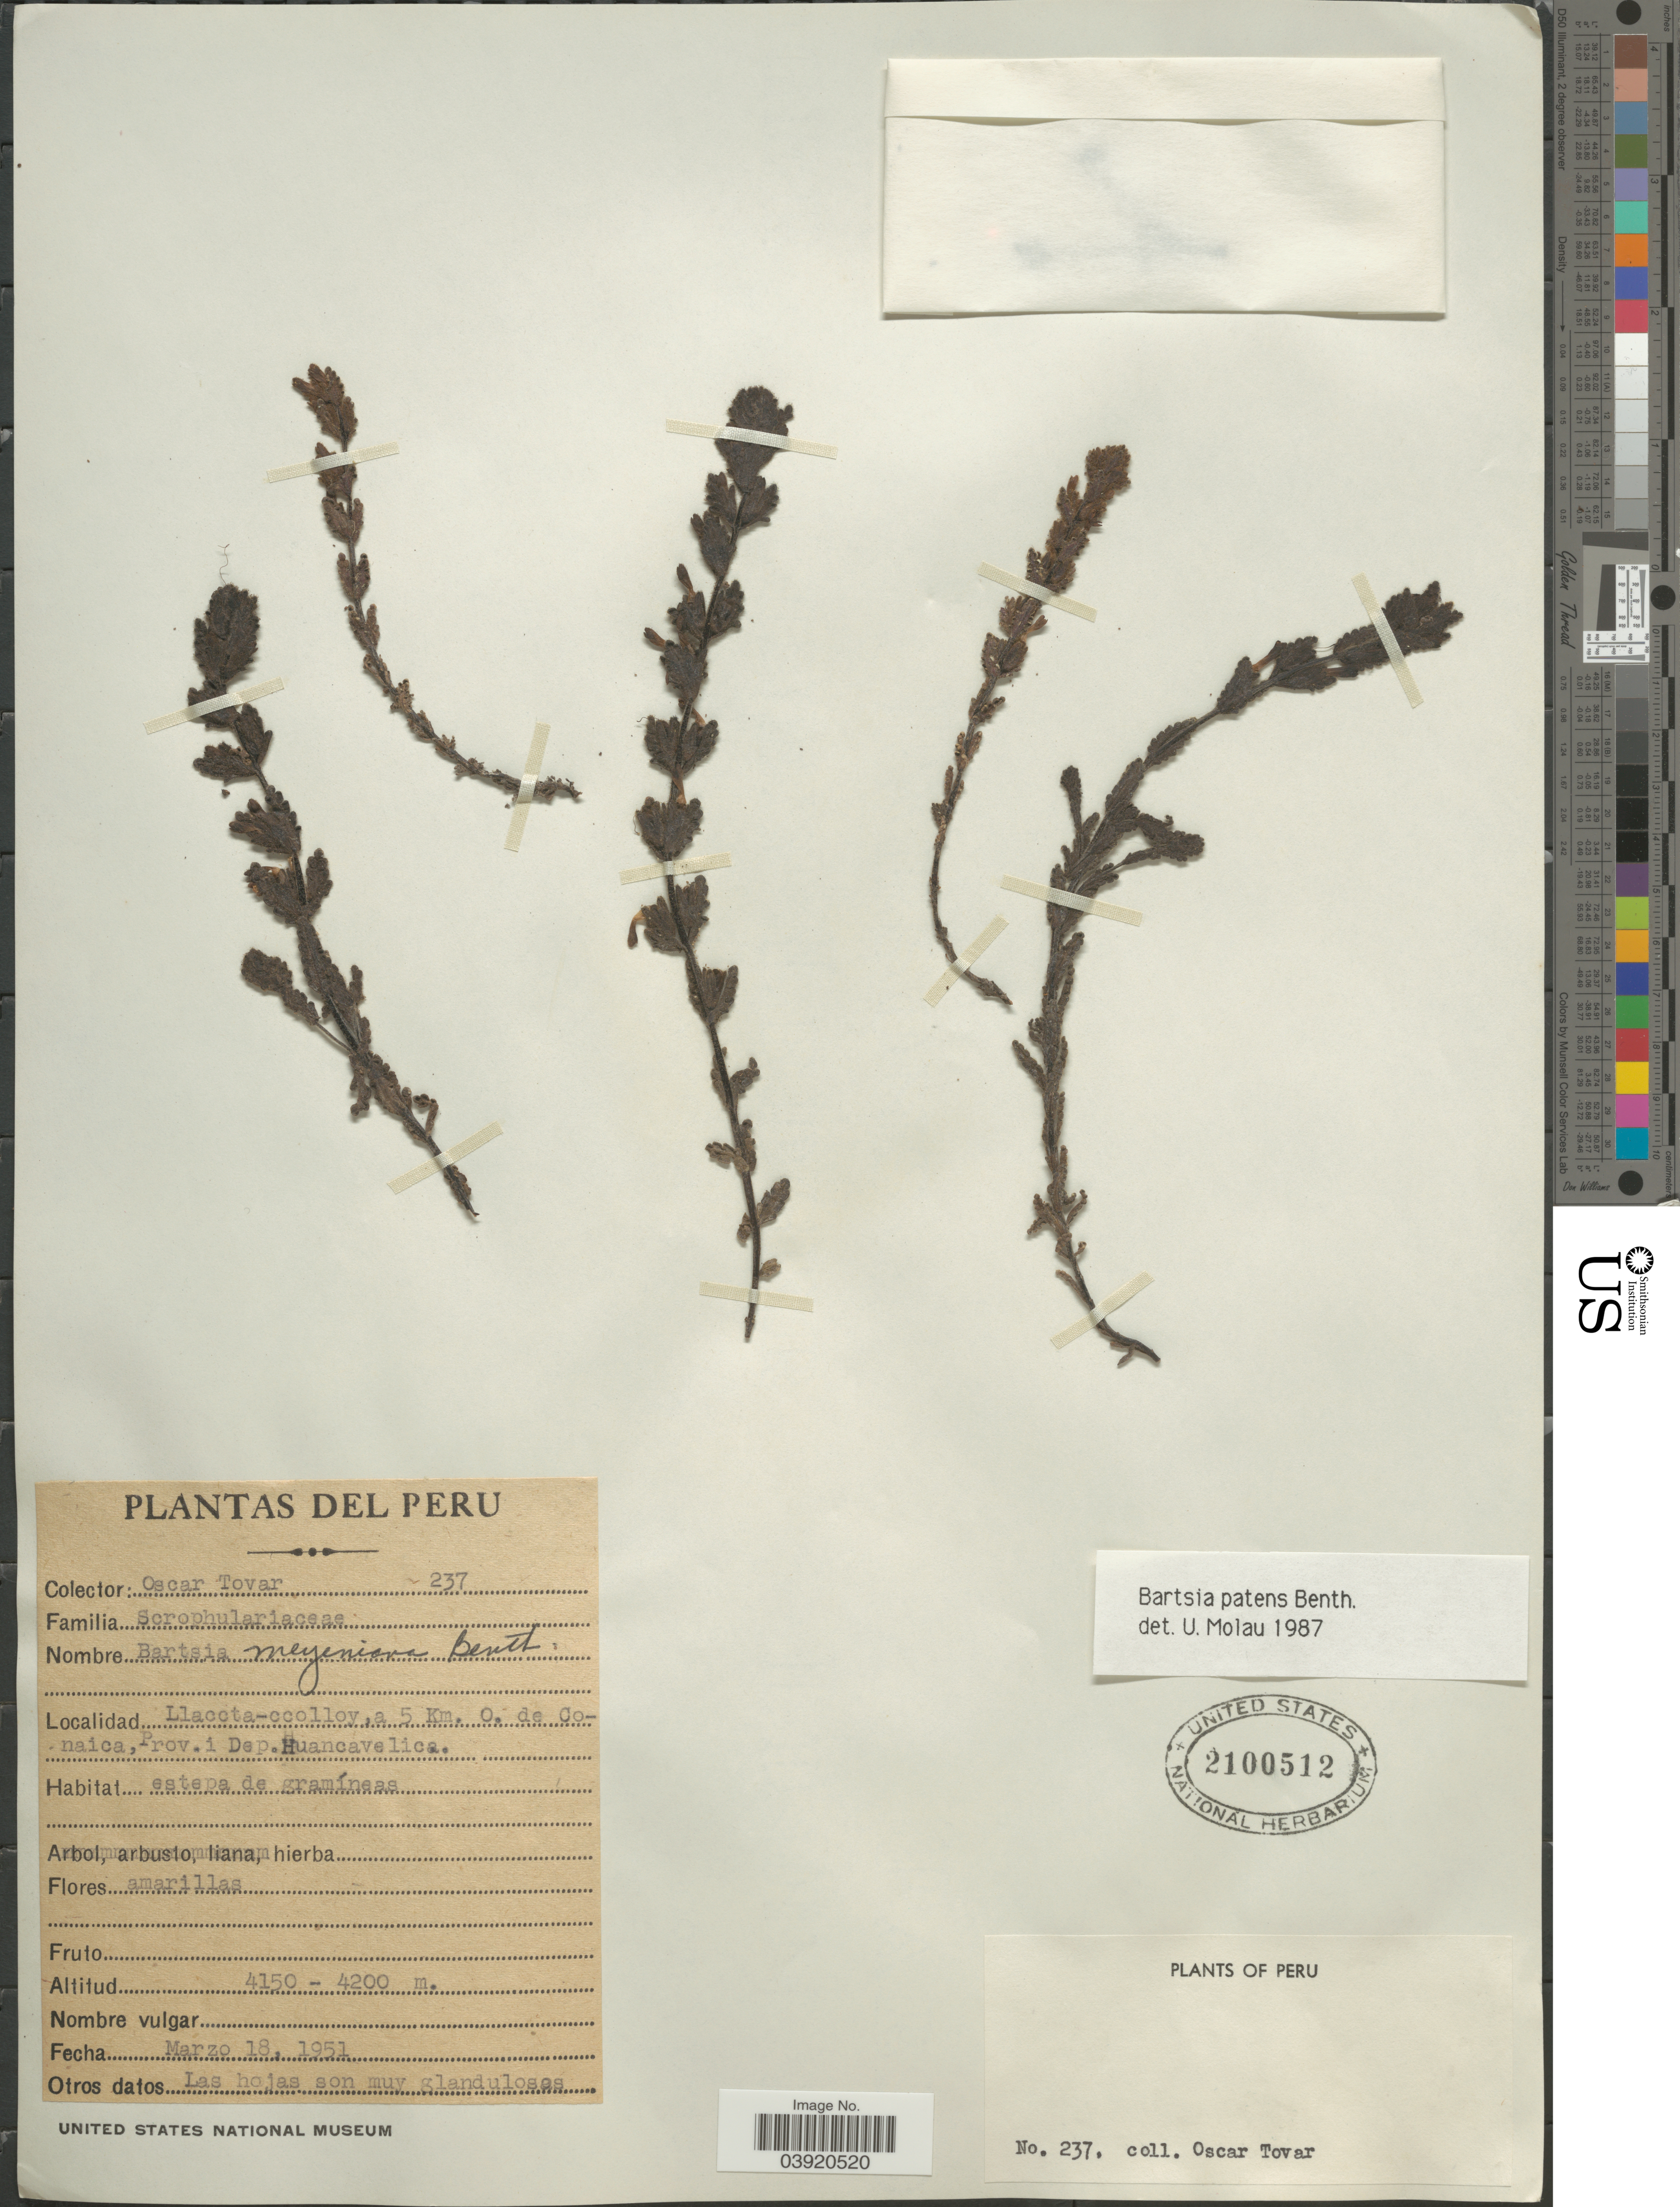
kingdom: Plantae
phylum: Tracheophyta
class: Magnoliopsida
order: Lamiales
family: Orobanchaceae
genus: Bartsia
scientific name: Bartsia patens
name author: Benth.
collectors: Ó. Tovar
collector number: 237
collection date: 1951-03-18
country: Peru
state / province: Huancavelica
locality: Llaccta-ccolloy, a 5 Km. o. de Conaica, Prov. i Dep. Huancavelica.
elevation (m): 4150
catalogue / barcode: US 2100512